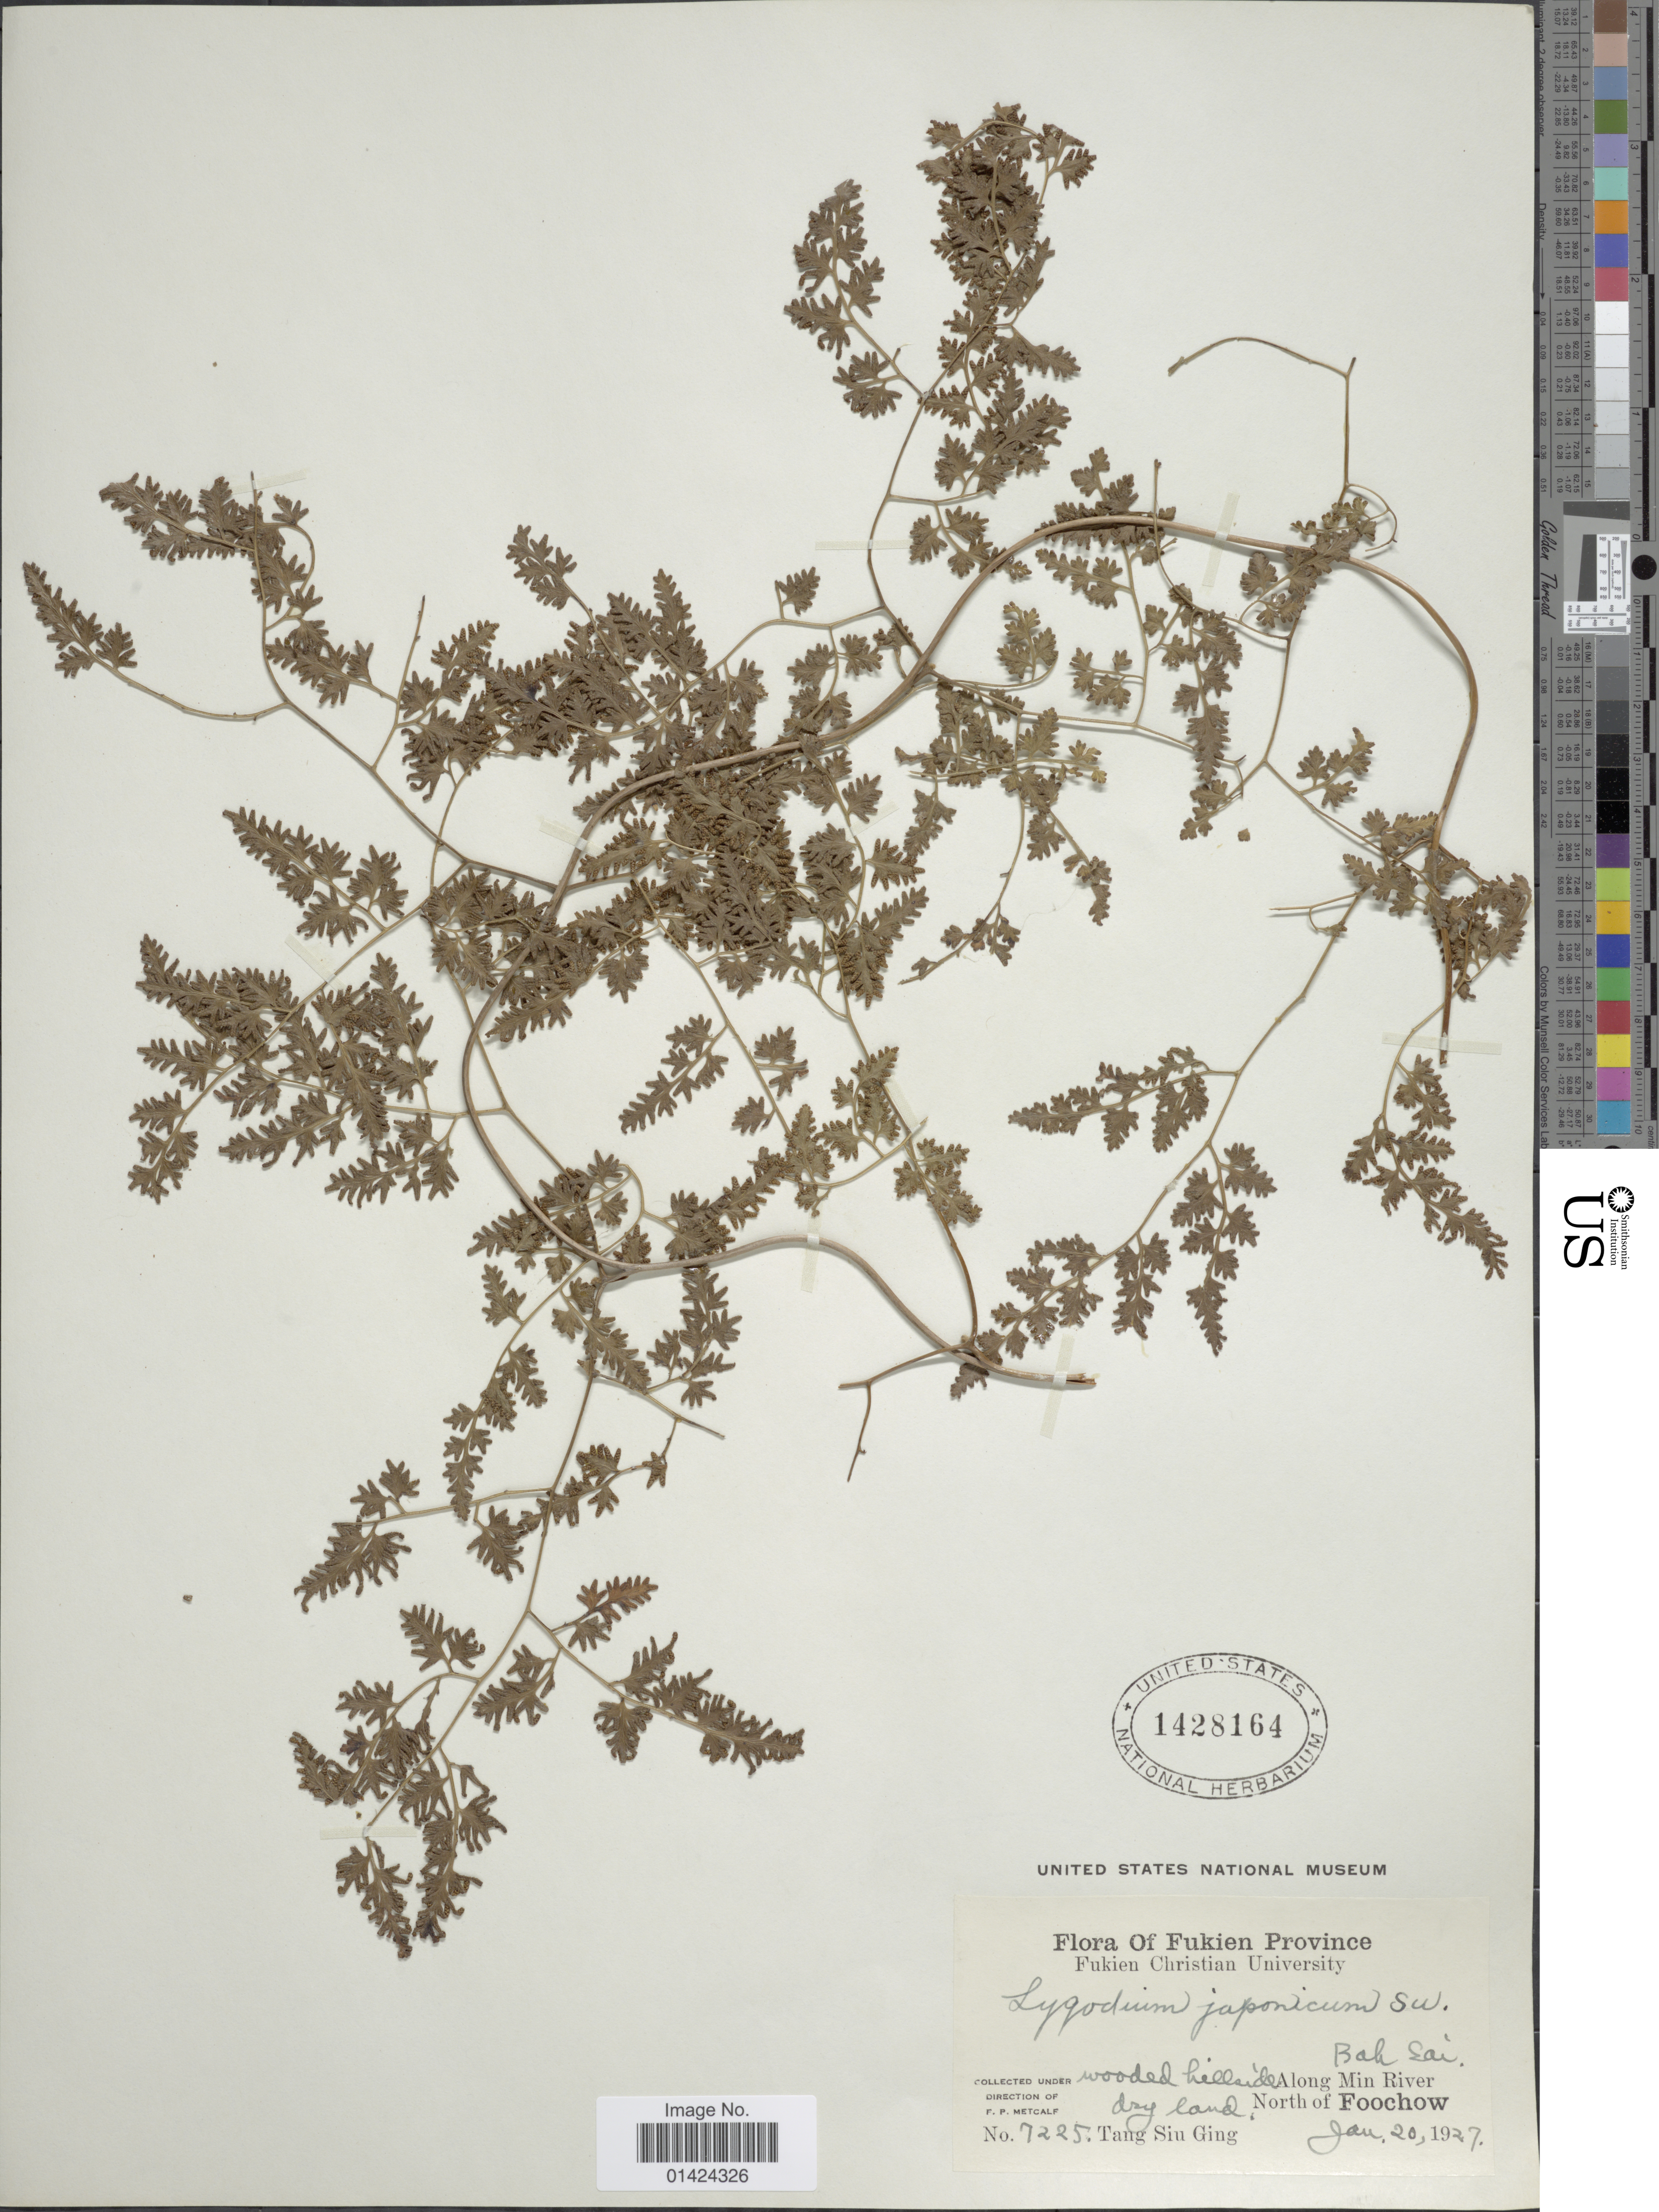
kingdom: Plantae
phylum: Tracheophyta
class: Polypodiopsida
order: Schizaeales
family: Lygodiaceae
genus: Lygodium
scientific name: Lygodium japonicum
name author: (Thunb.) Sw.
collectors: S. Tang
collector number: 7225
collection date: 1927-01-20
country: China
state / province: Fujian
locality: Fukien province. Wooded hillside. Along Min River. North of Foochow. Bak Sai. [interpreted]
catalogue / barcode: US 1428164